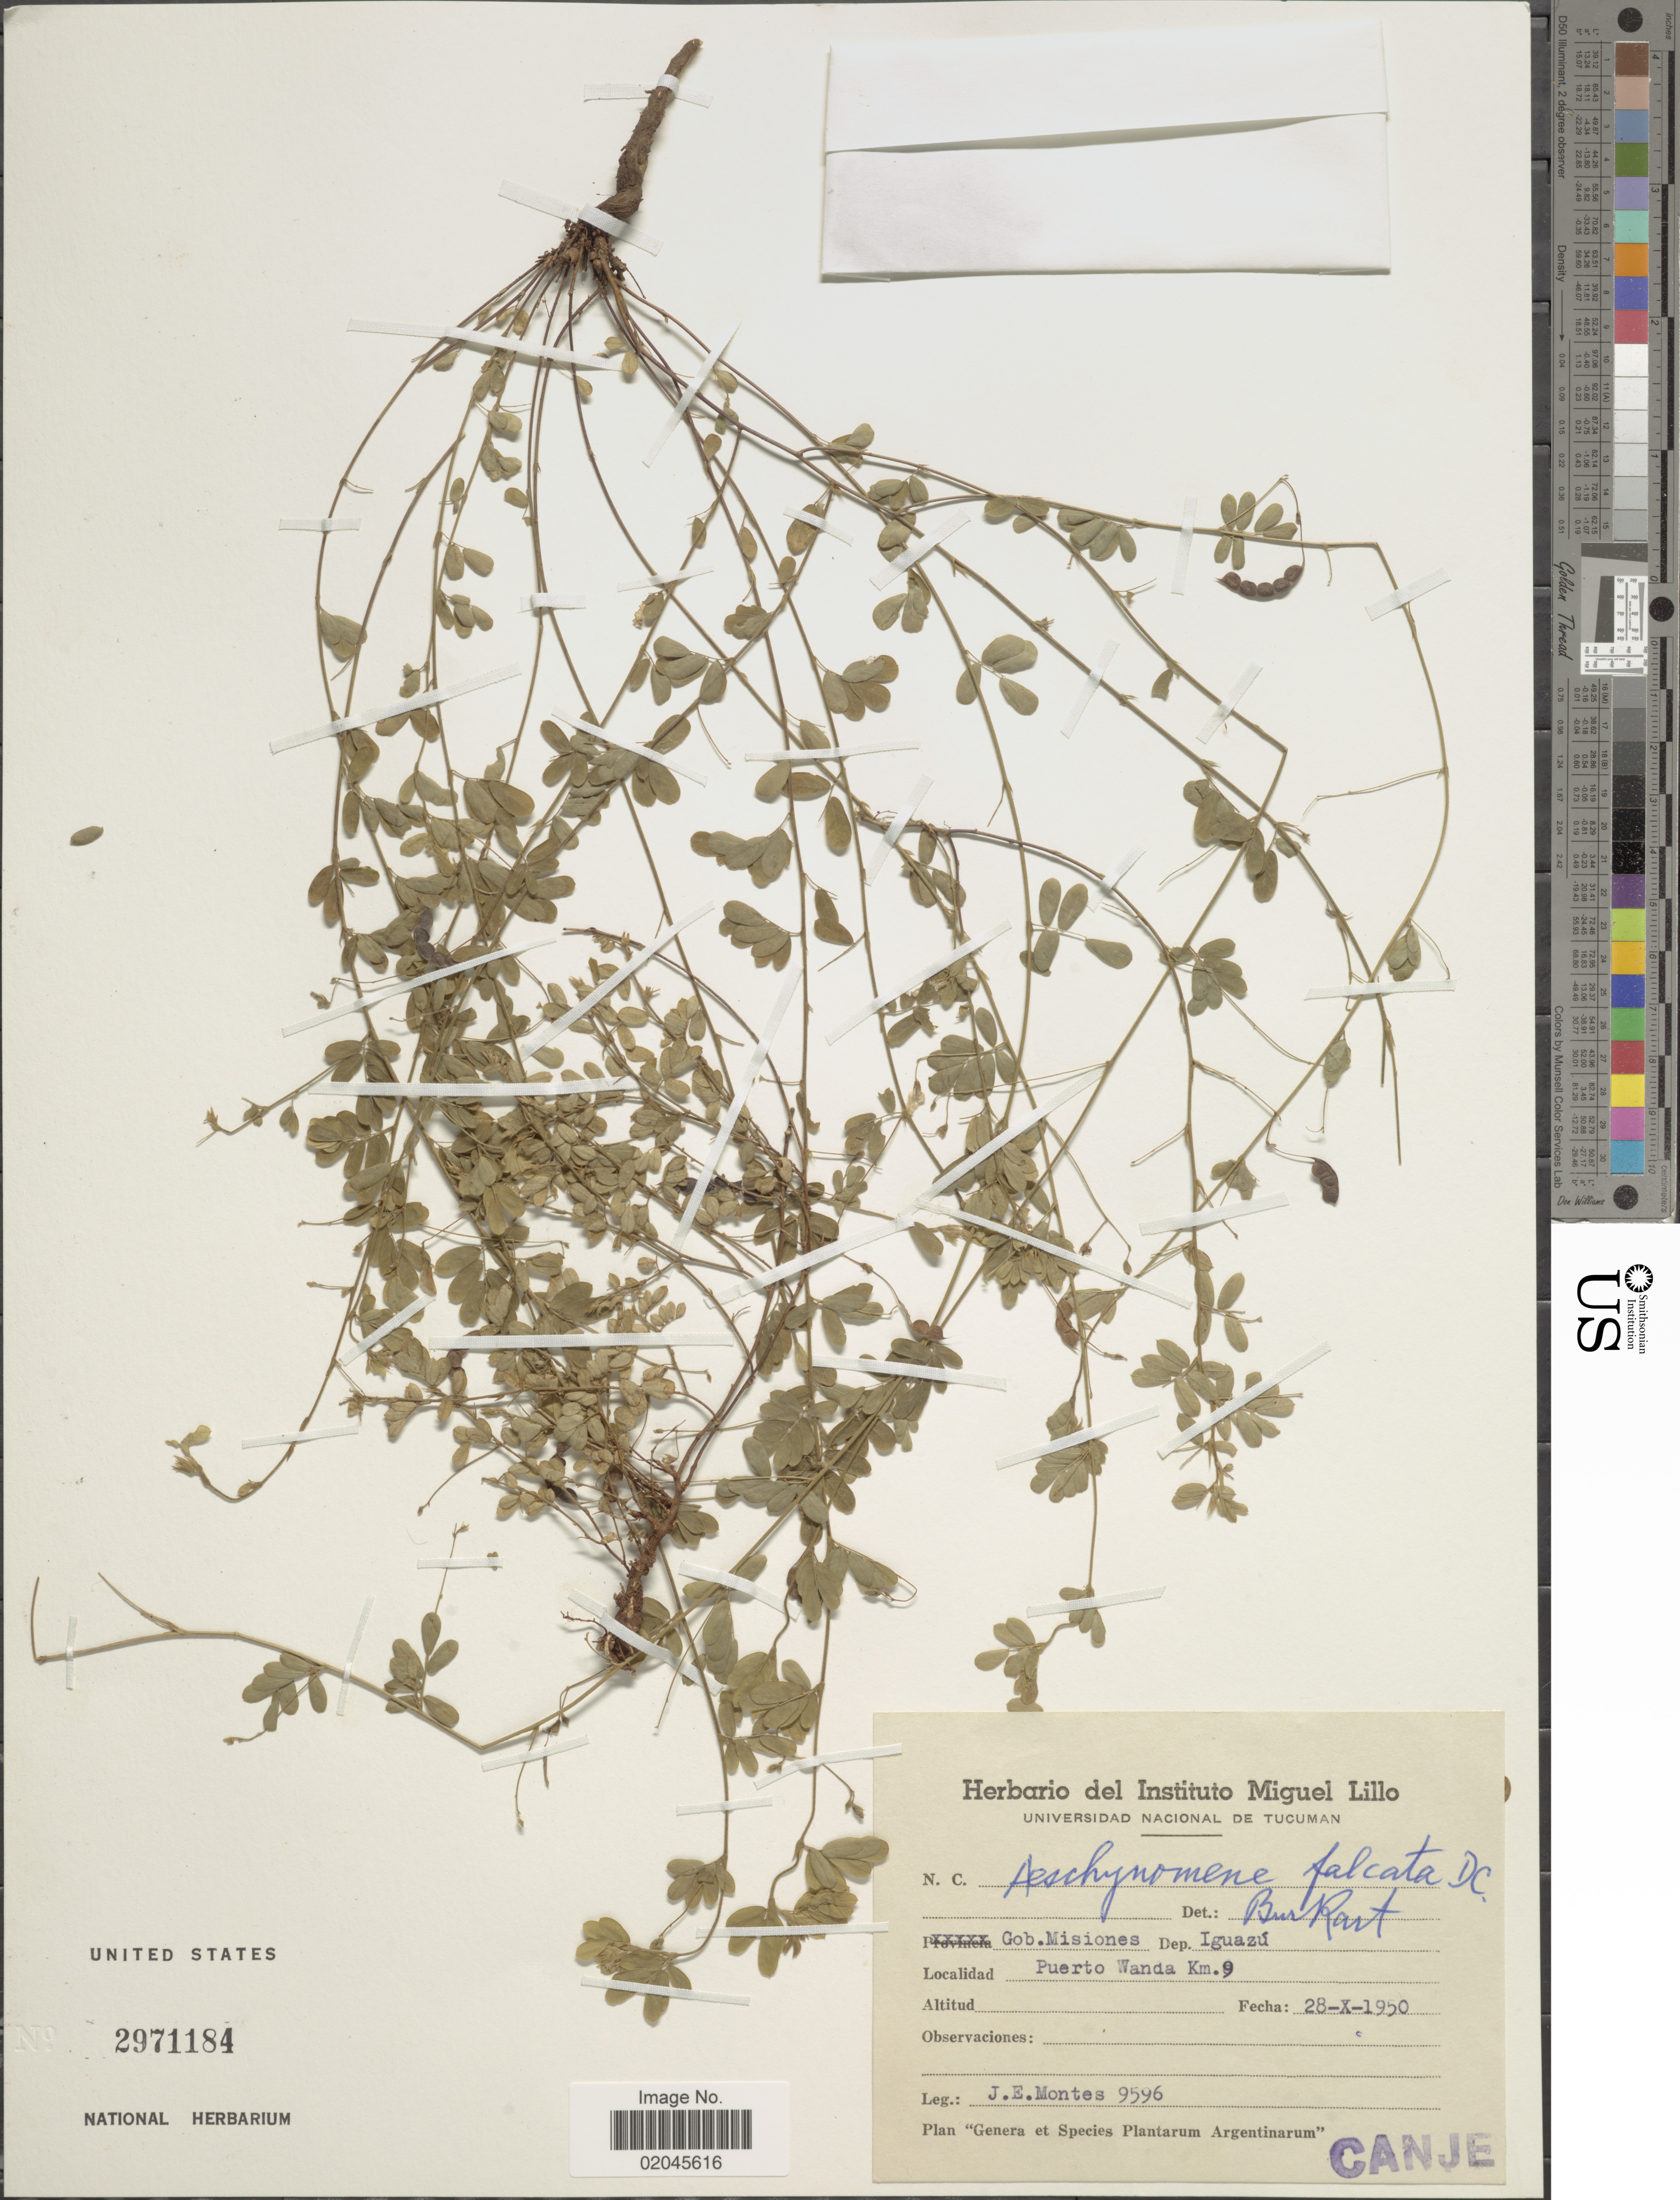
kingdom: Plantae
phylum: Tracheophyta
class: Magnoliopsida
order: Fabales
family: Fabaceae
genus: Aeschynomene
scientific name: Aeschynomene falcata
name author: (Poir.) DC.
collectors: J. E. Montes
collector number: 9596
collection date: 1950-10-28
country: Argentina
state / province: Misiones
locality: Gob. Misiones, Dep. Iguazu, Puerto Wanda Km. 9.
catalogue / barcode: US 2971184